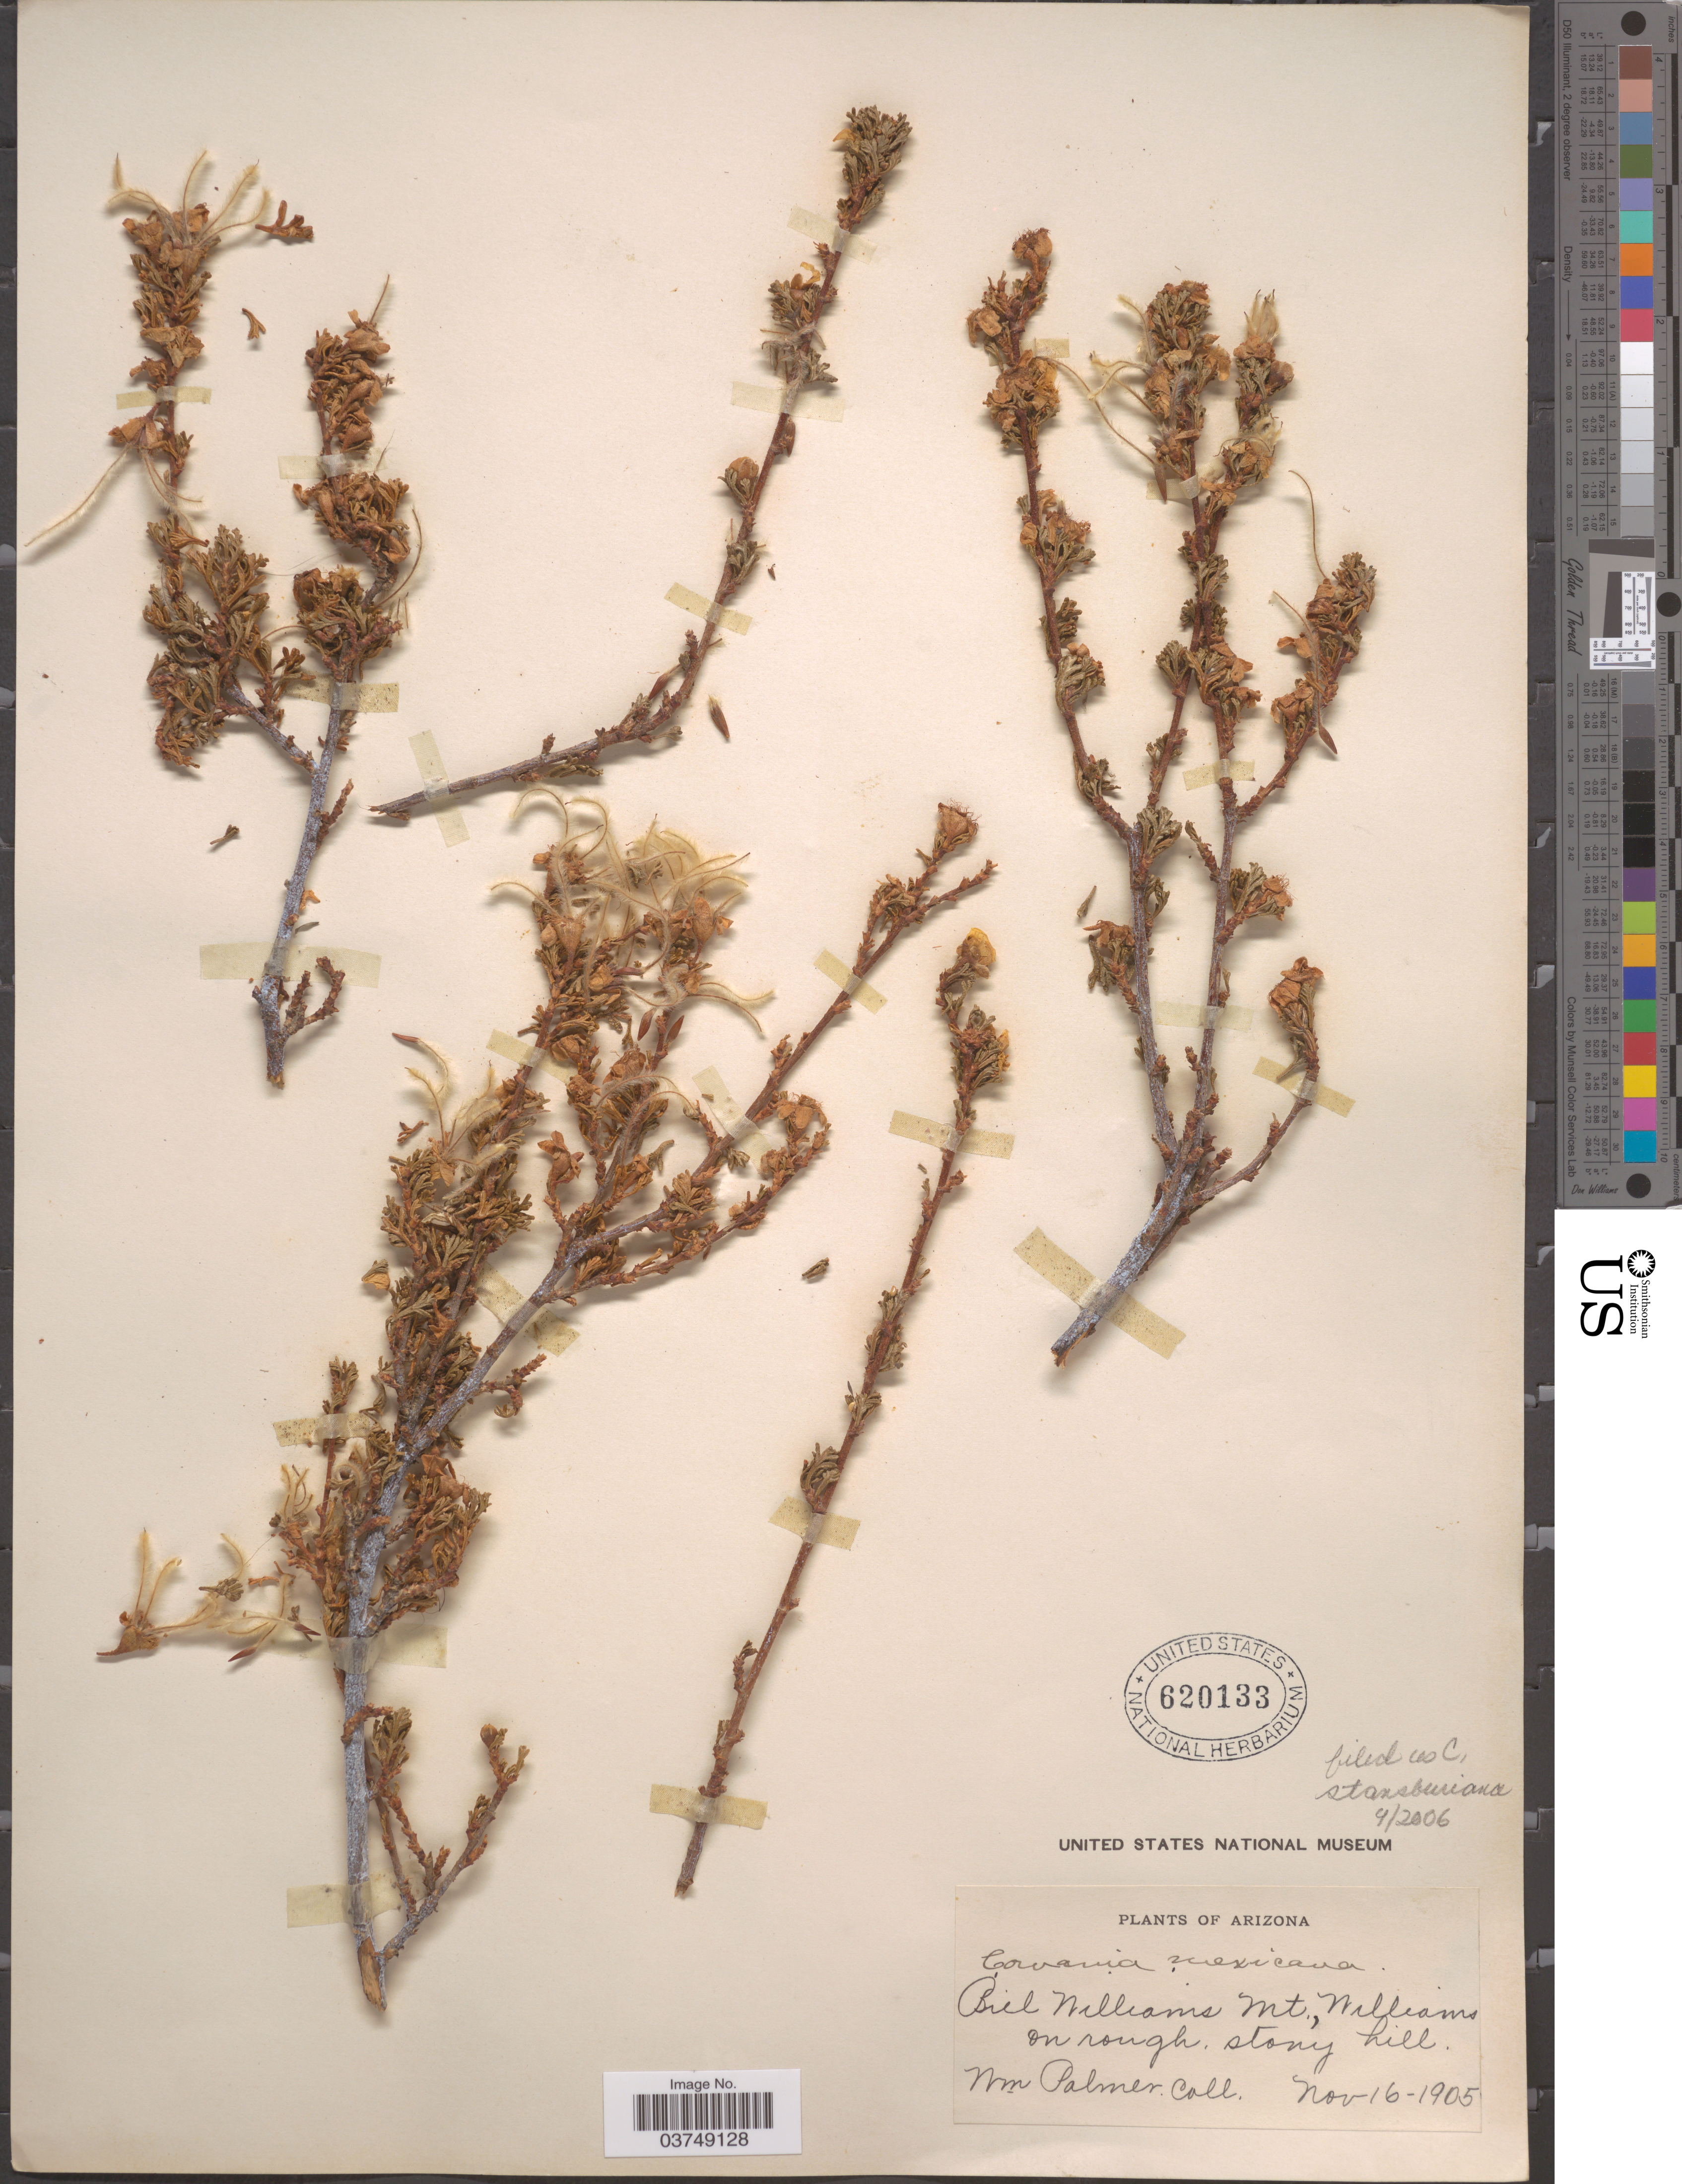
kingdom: Plantae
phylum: Tracheophyta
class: Magnoliopsida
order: Rosales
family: Rosaceae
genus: Purshia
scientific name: Purshia stansburyana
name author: (Torr.) Henrickson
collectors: W. Palmer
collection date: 1905-11-16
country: United States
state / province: Arizona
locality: Bill Williams Mts Williams.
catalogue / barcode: US 620133